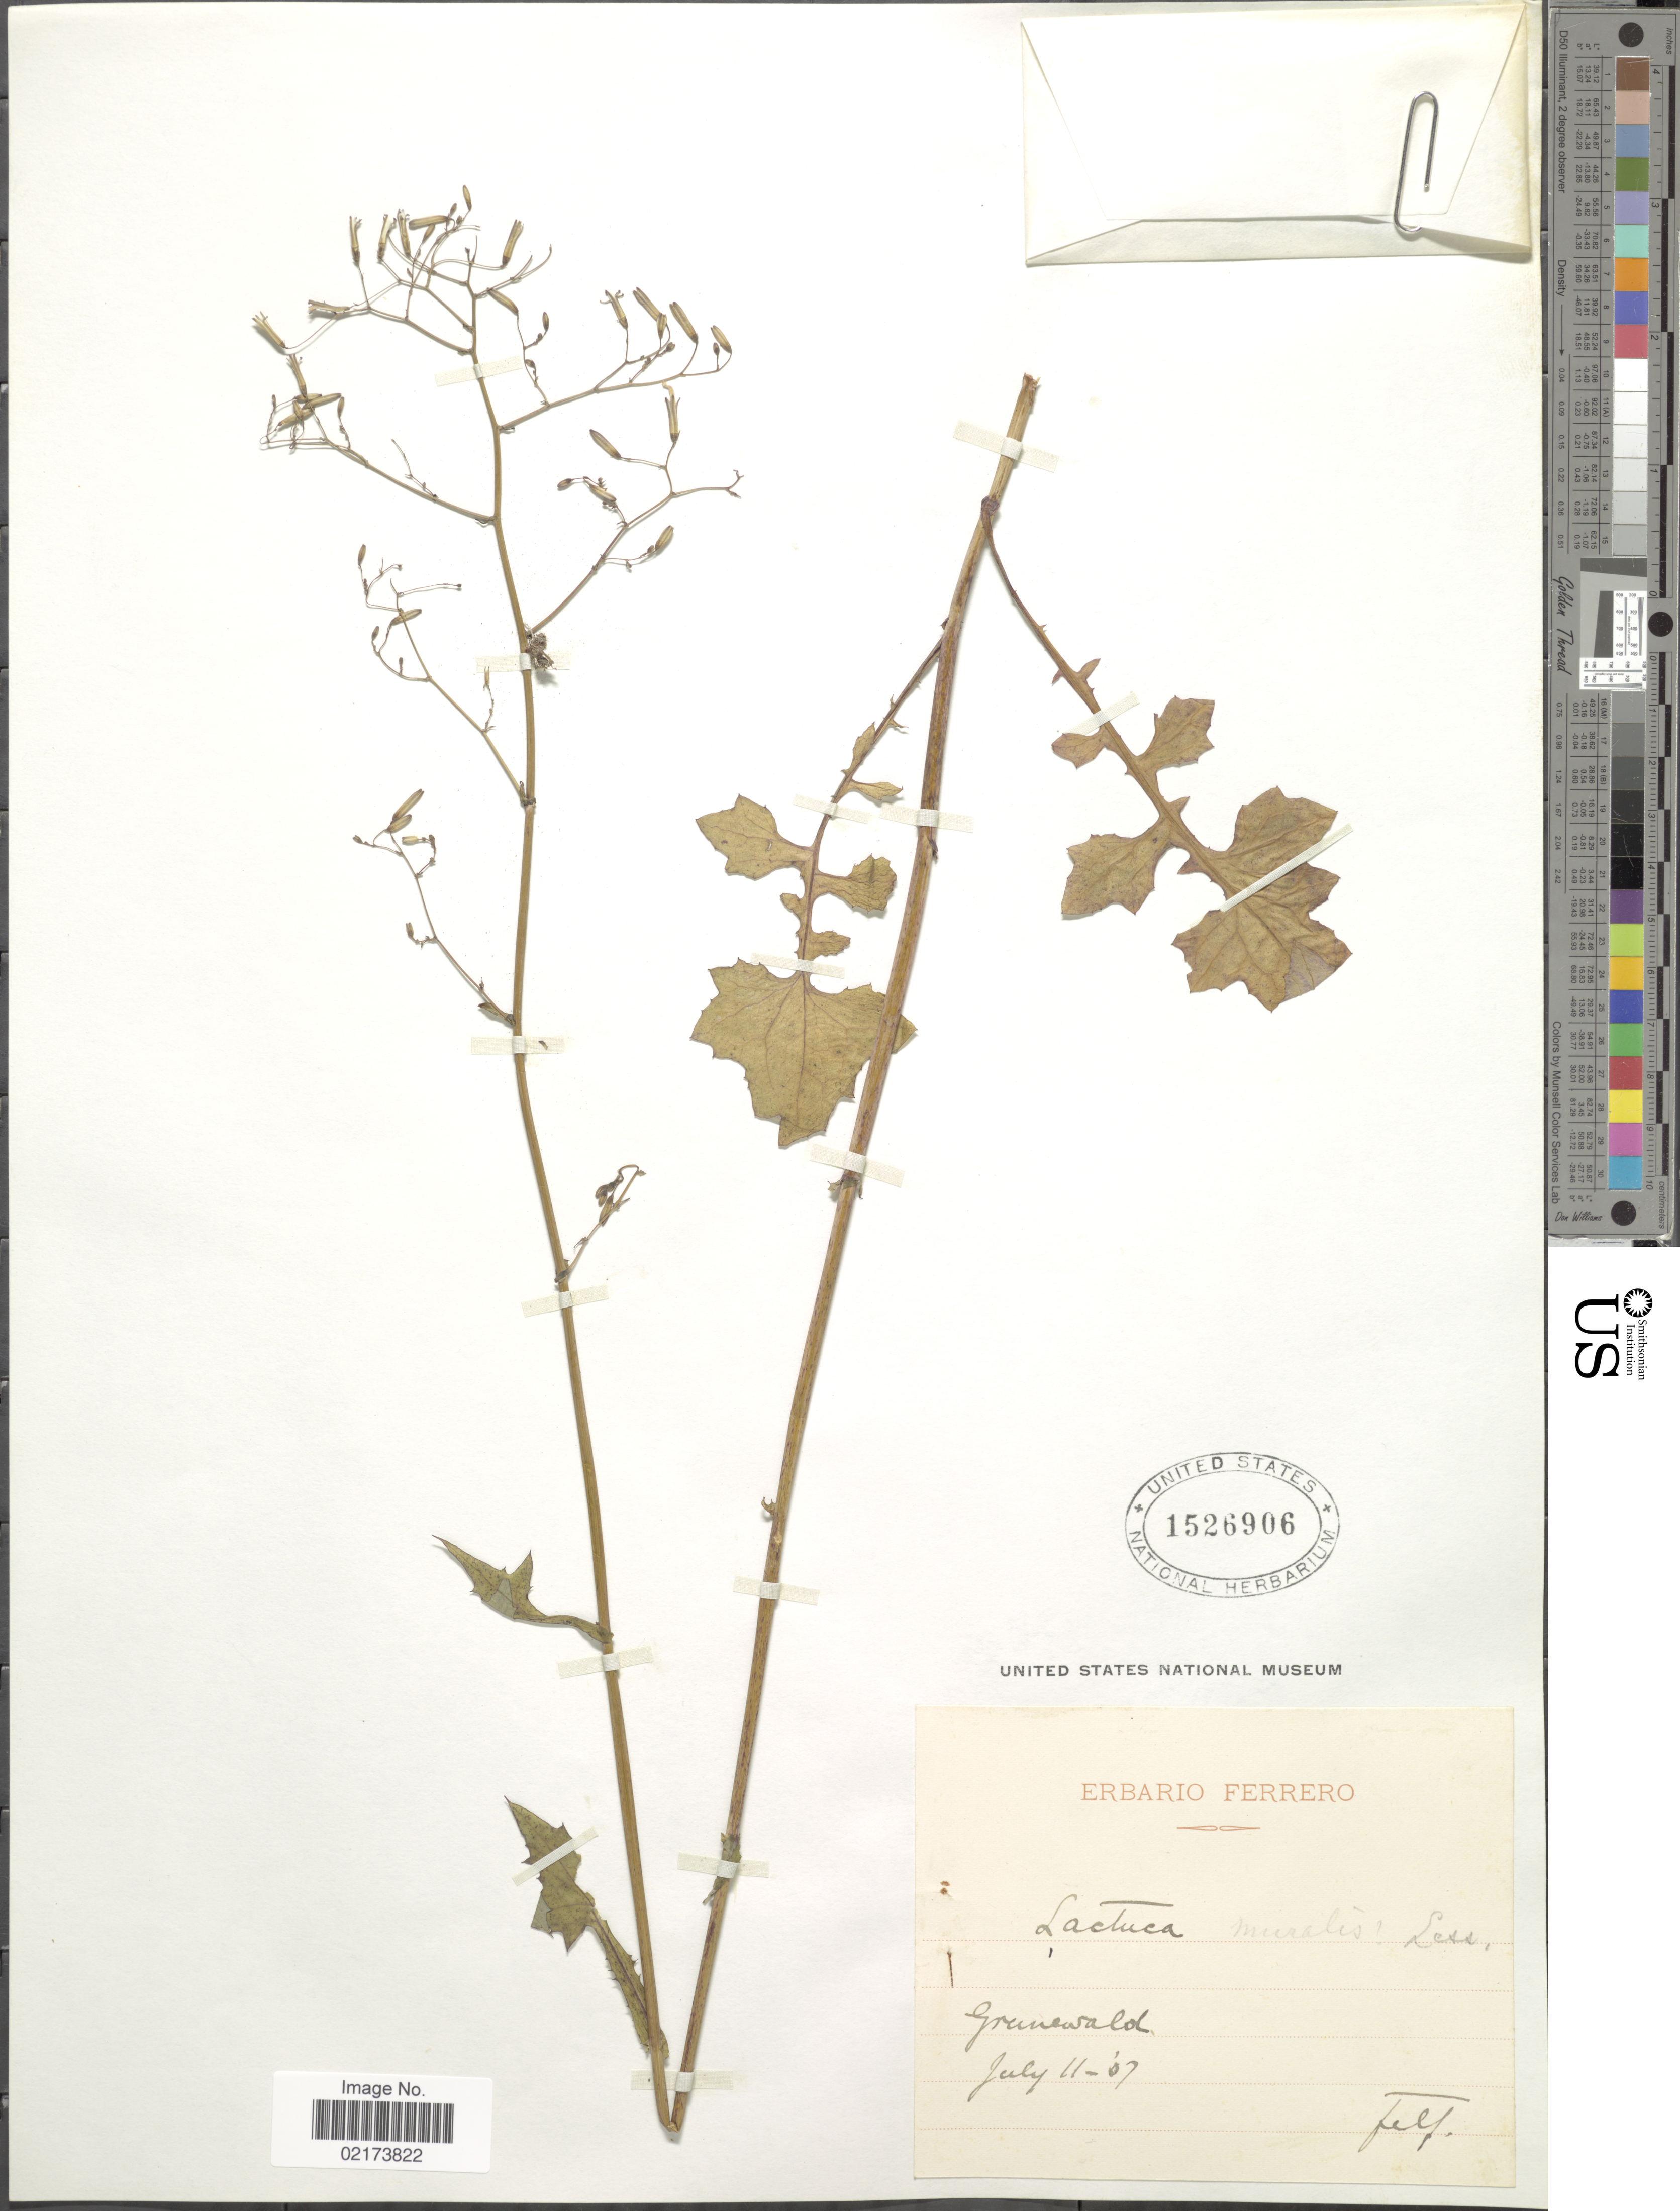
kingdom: Plantae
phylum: Tracheophyta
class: Magnoliopsida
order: Asterales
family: Asteraceae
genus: Lactuca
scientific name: Lactuca muralis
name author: (L.) Gaertn.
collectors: F. Ferrero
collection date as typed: Transcribed d/m/y: 11/7/07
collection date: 1907-07-11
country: Germany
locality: Grunewald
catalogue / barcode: US 1526906